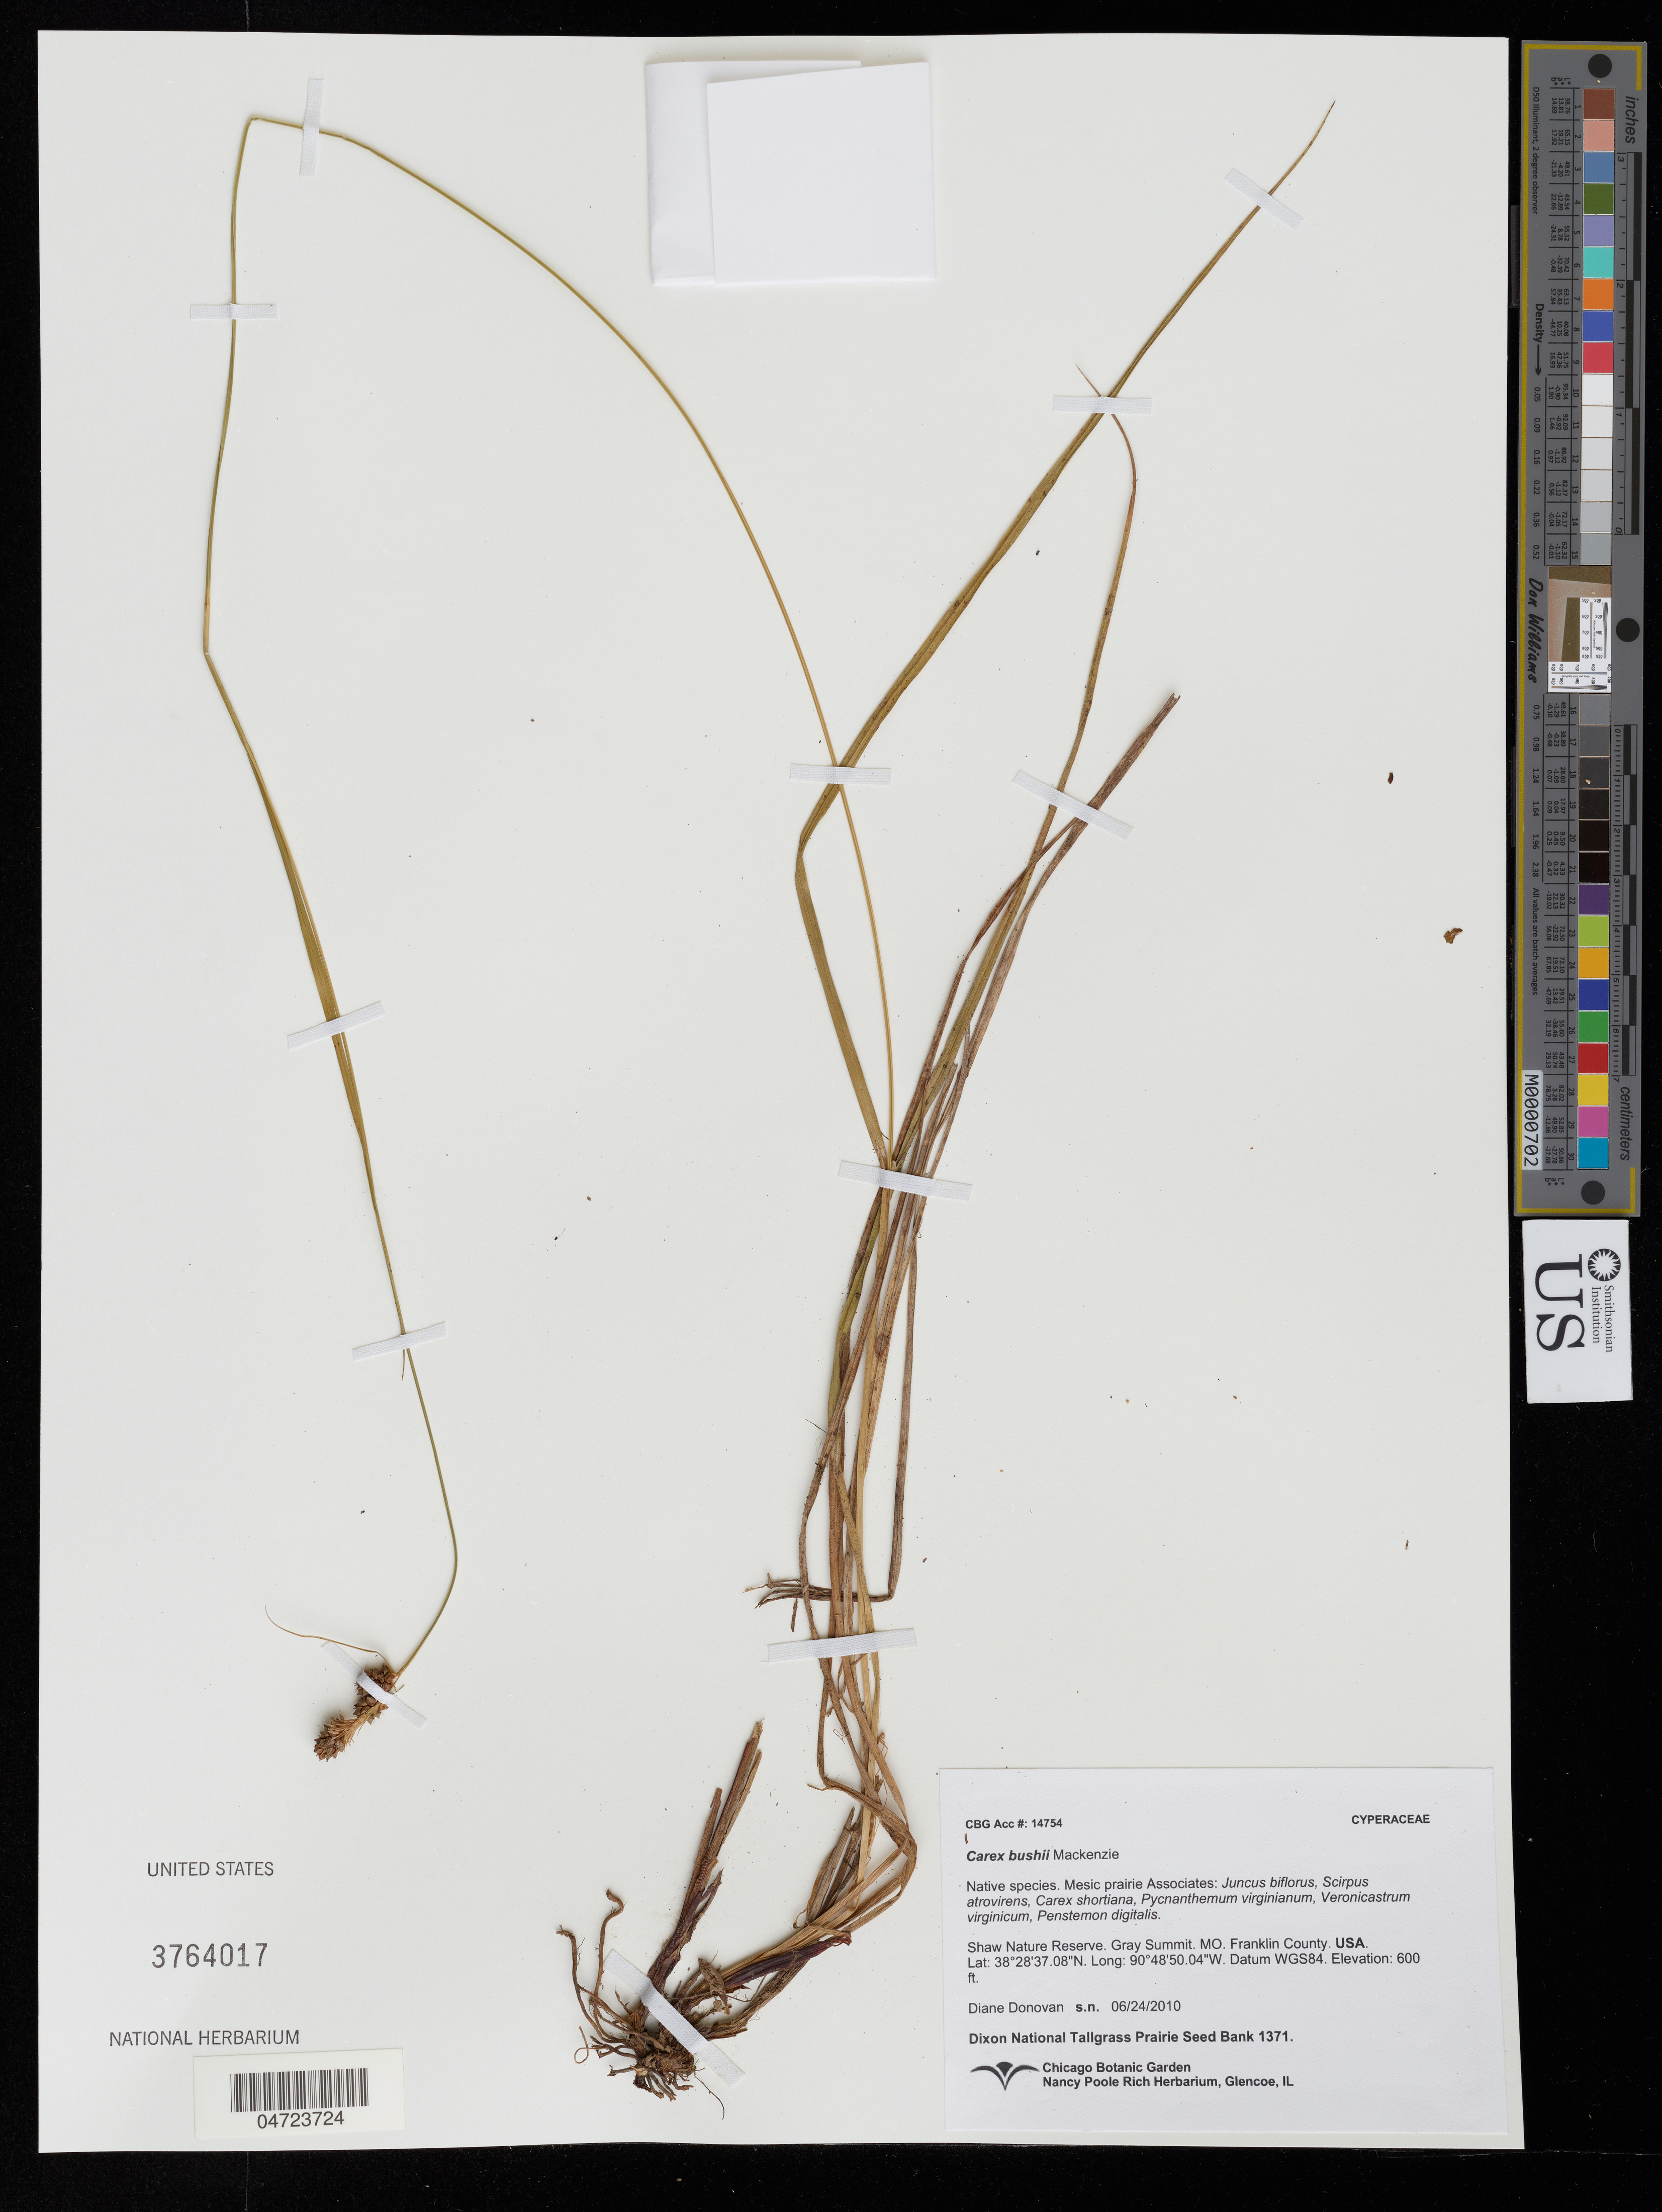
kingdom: Plantae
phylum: Tracheophyta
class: Liliopsida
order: Poales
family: Cyperaceae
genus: Carex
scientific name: Carex bushii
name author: Mack.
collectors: D. Donovan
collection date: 2010-06-24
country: United States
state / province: Missouri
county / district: Franklin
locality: Shaw Nature Reserve. Gray Summit. MO. Franklin County.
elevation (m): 183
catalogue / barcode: US 3764017